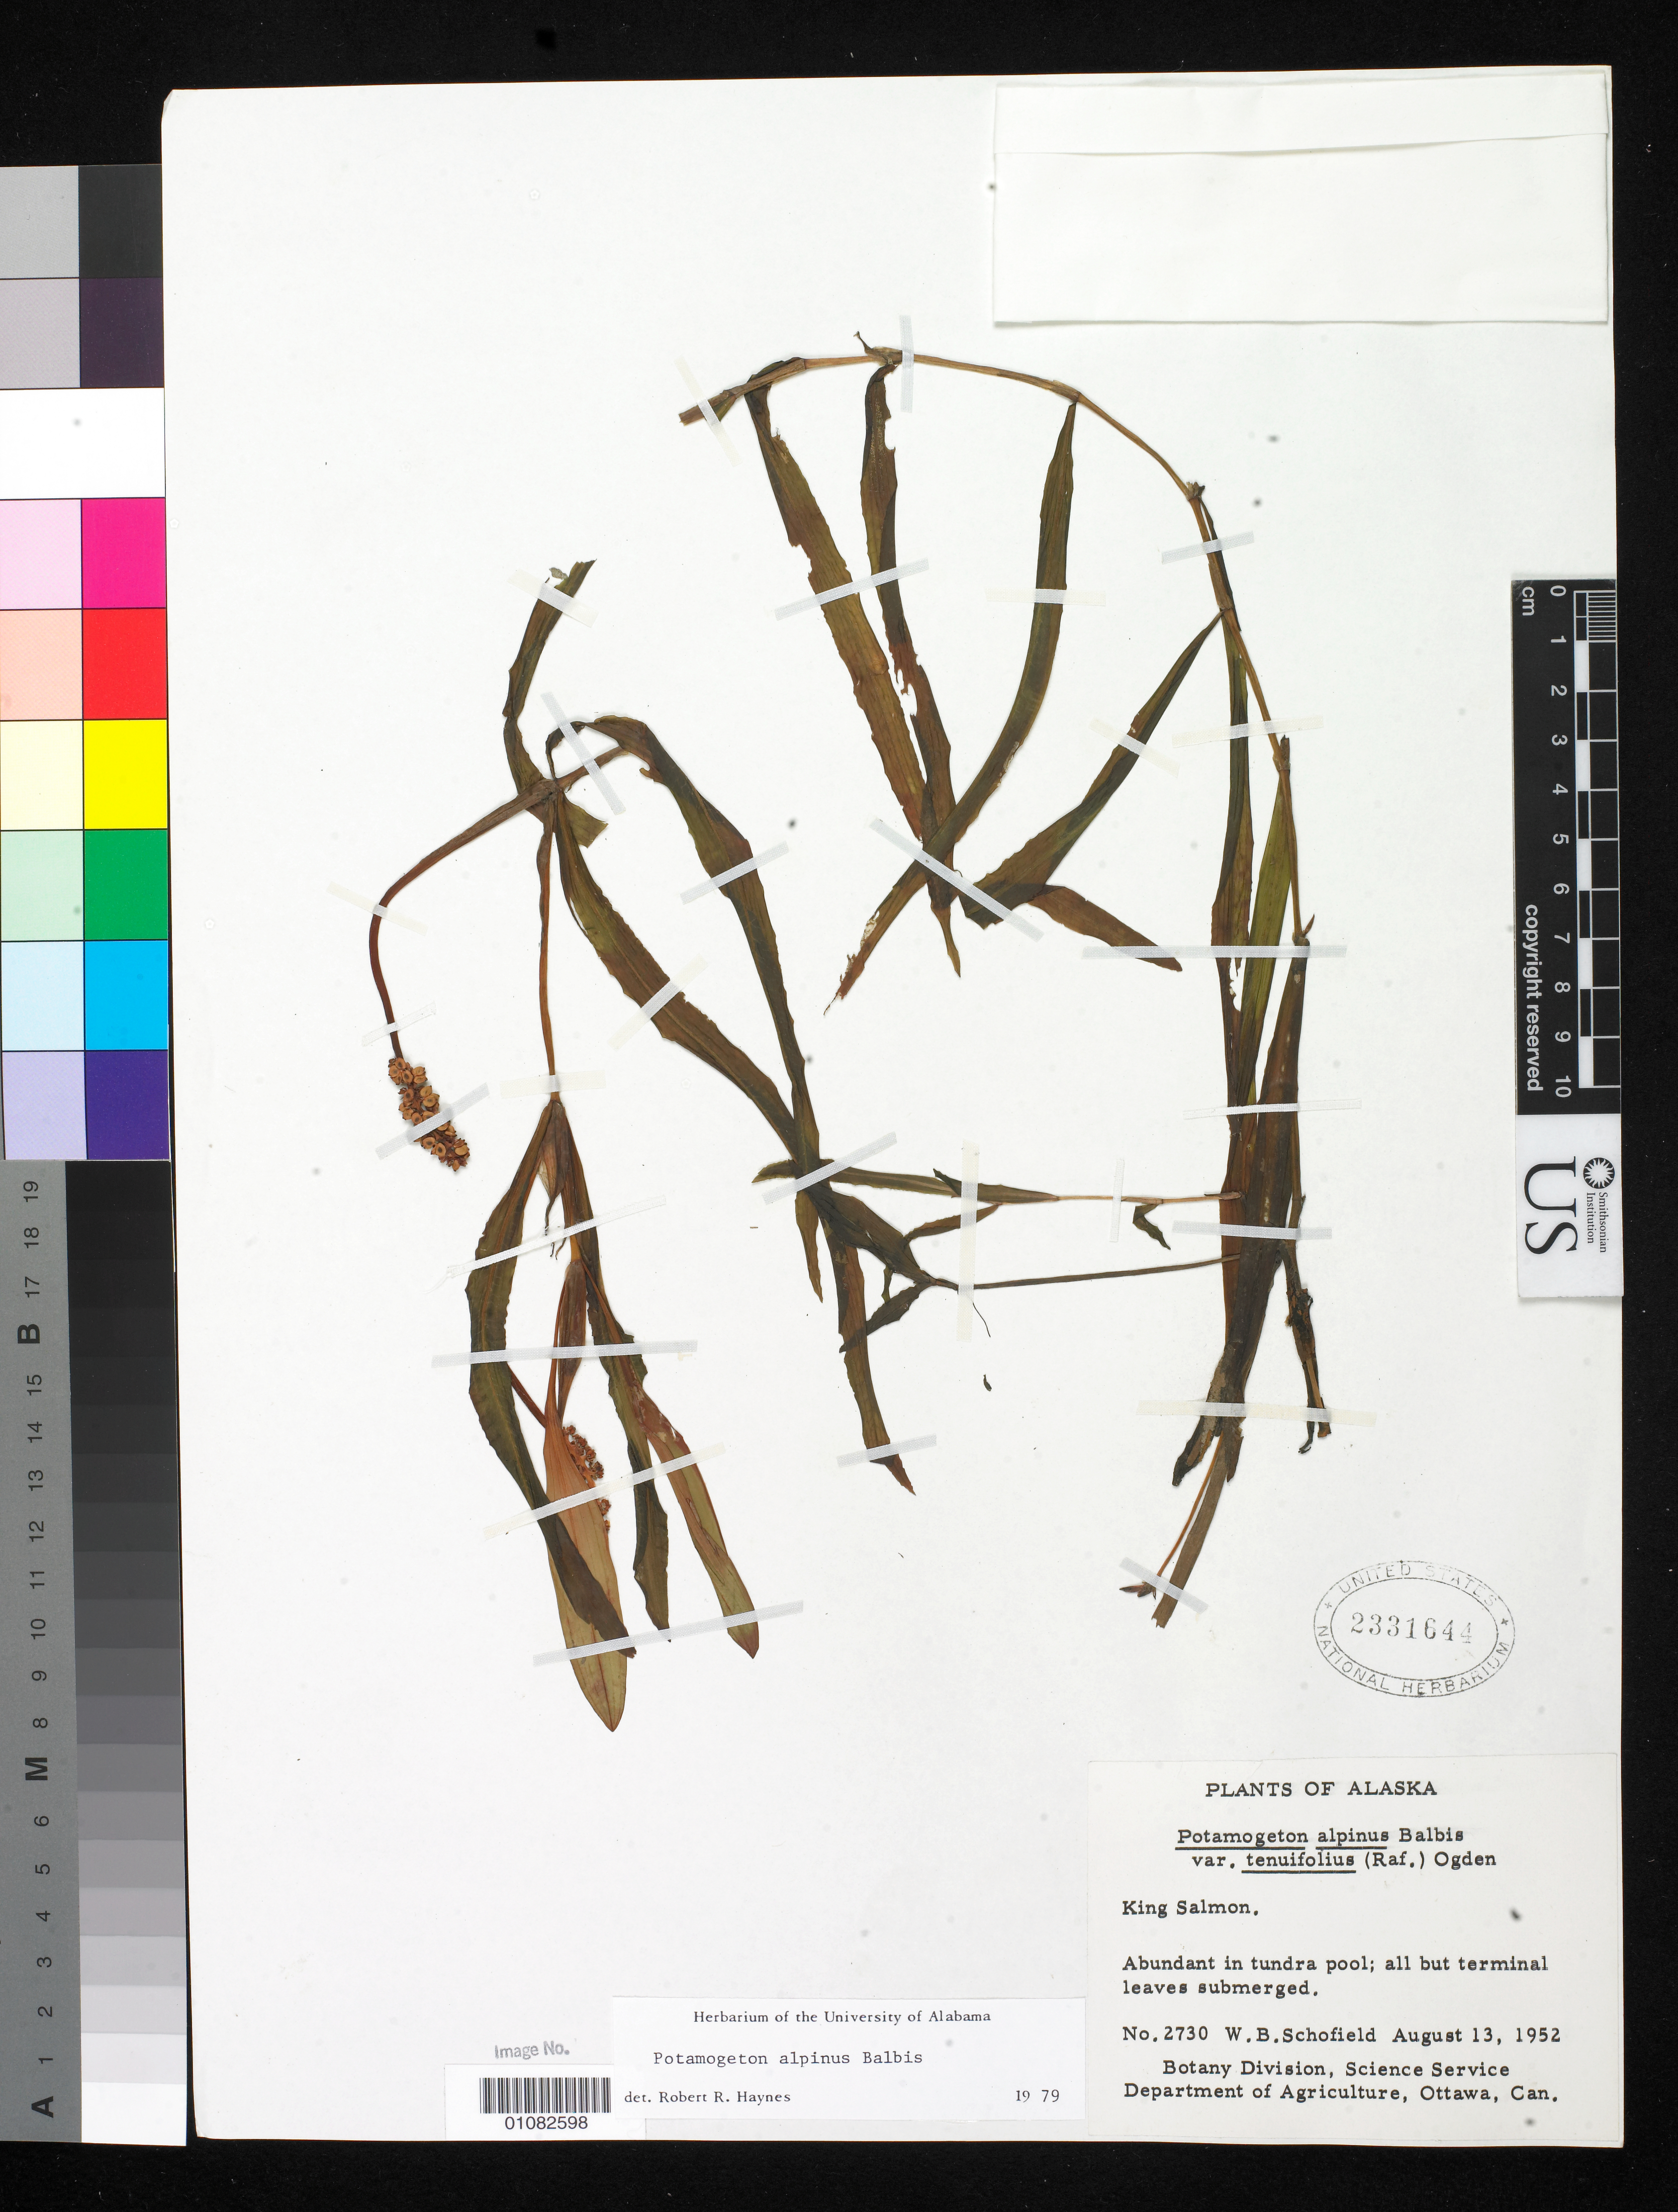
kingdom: Plantae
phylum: Tracheophyta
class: Liliopsida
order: Alismatales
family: Potamogetonaceae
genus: Potamogeton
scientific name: Potamogeton alpinus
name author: Balb.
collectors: W. Schofield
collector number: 2730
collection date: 1952-08-13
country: United States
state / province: Alaska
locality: King Salmon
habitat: Abundant in shallow pool; all but terminal leaves submerged.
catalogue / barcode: US 2331644